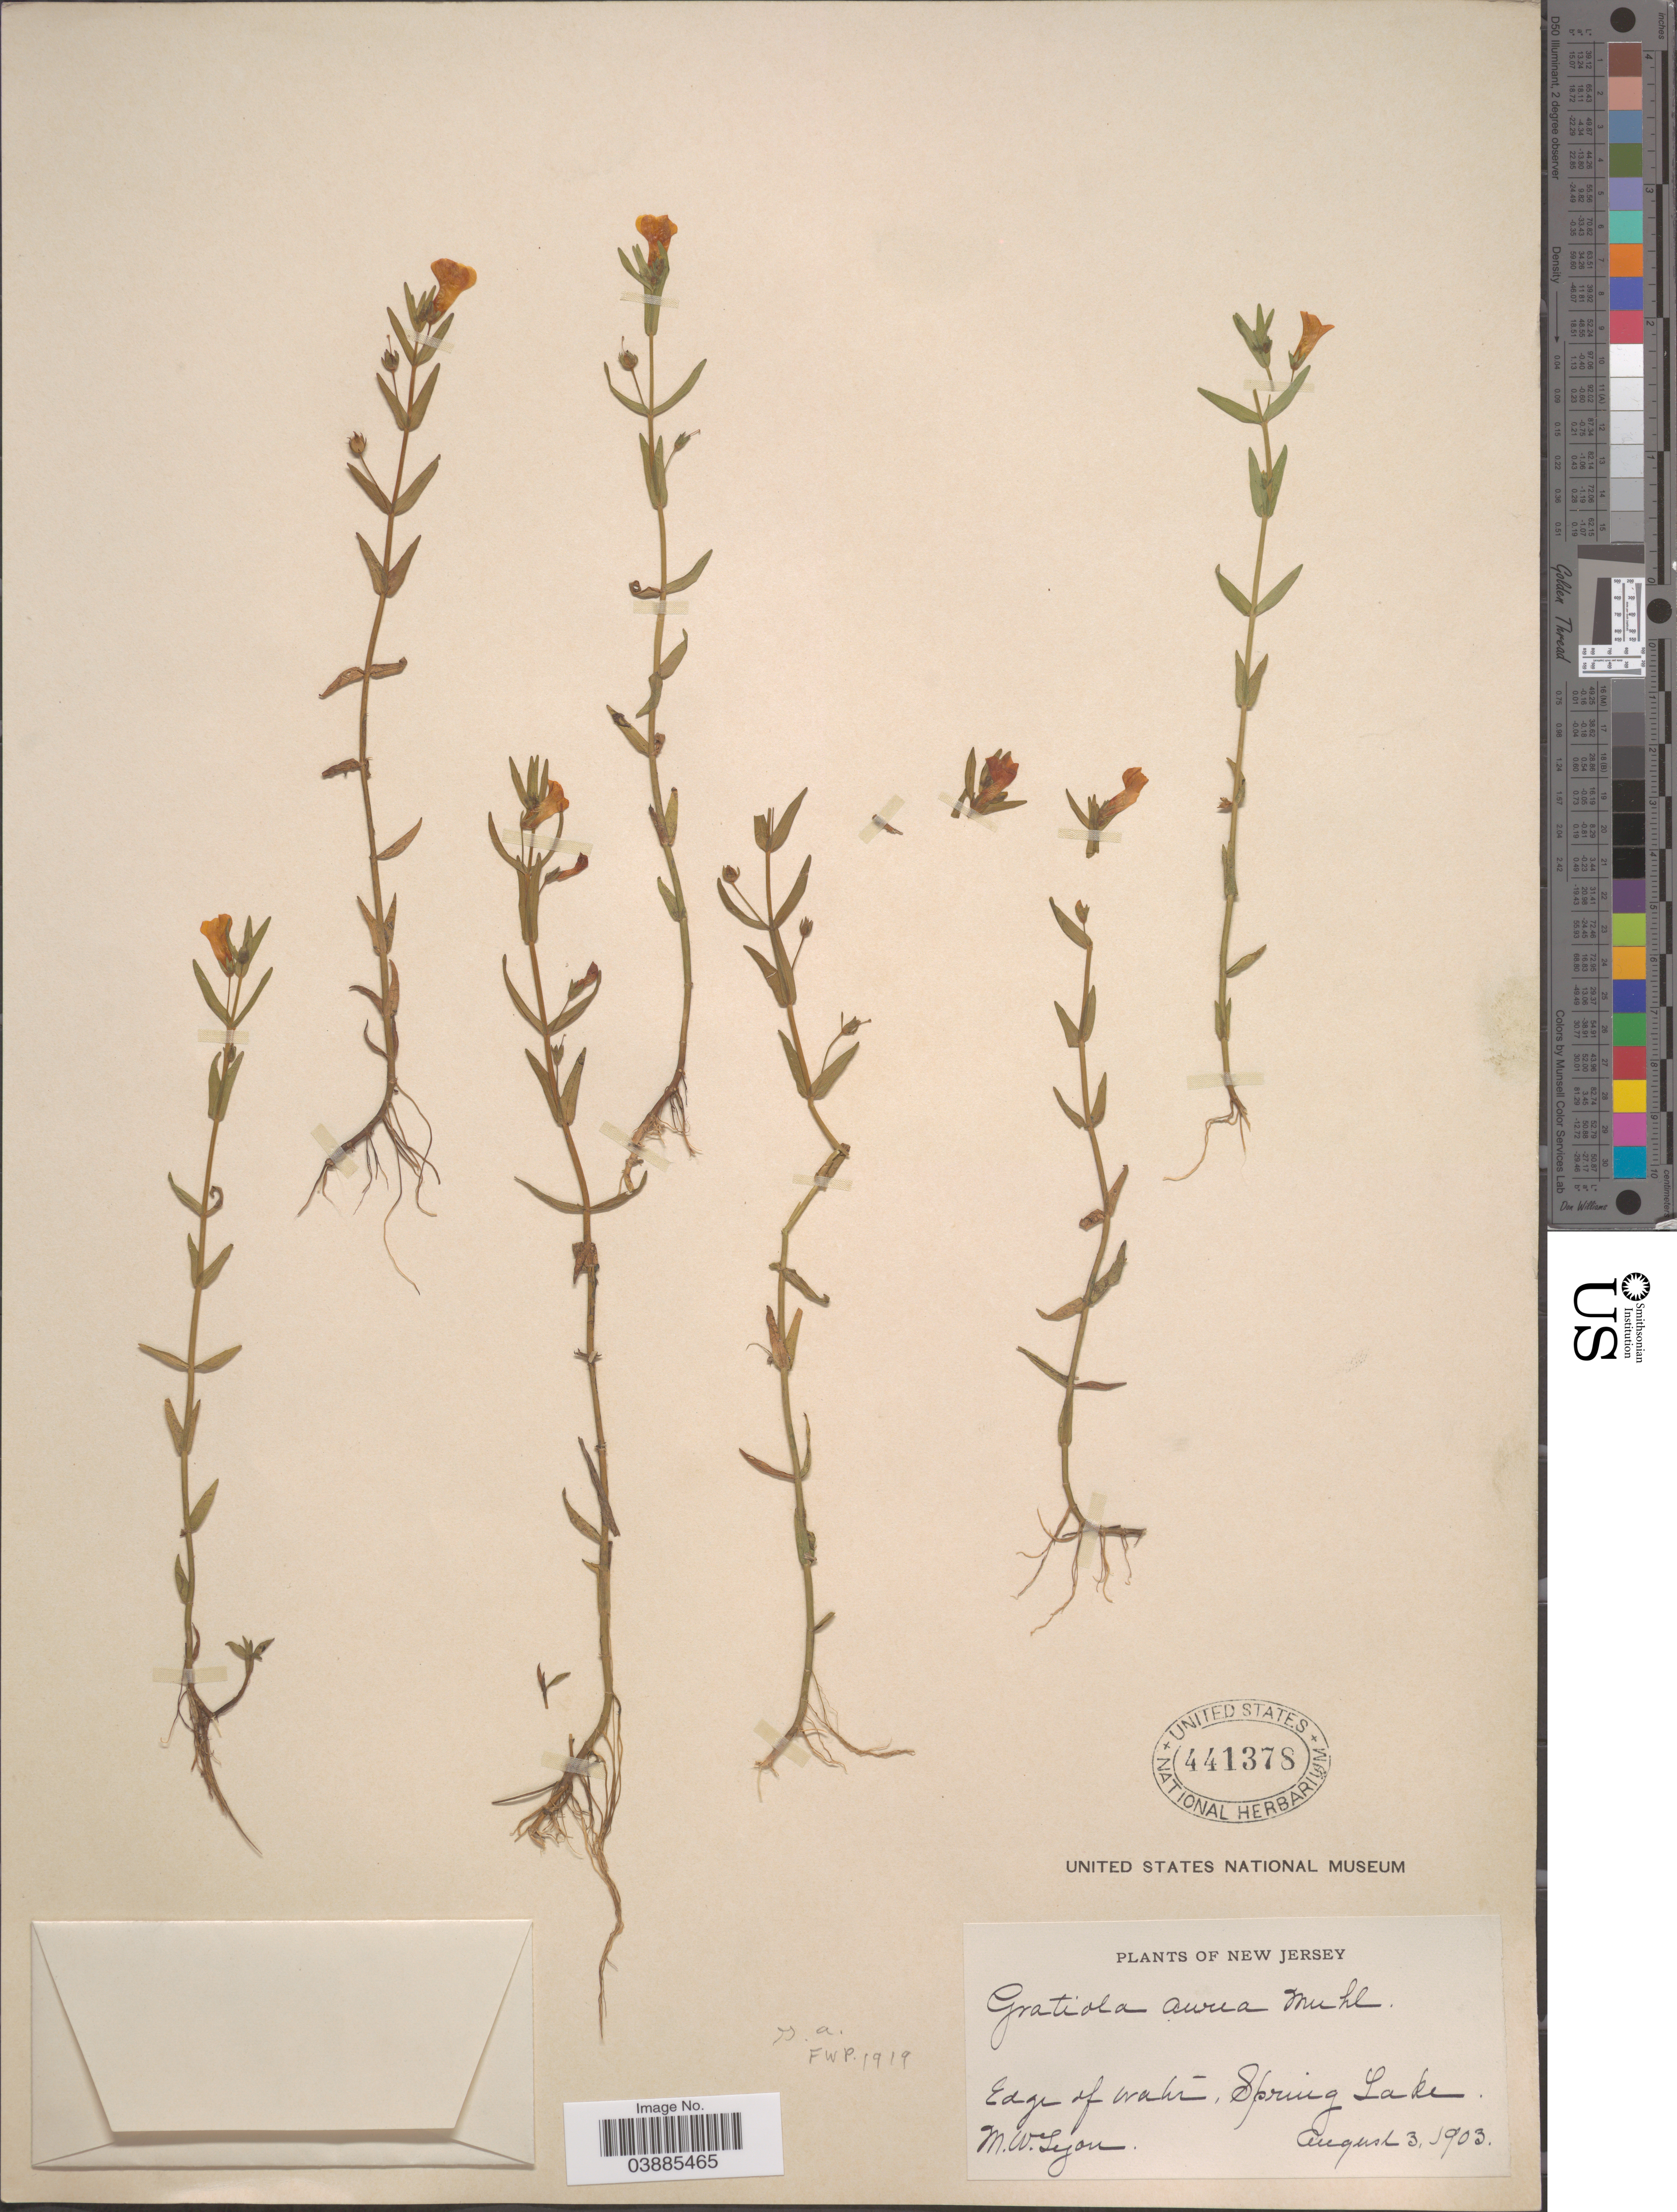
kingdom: Plantae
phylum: Tracheophyta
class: Magnoliopsida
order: Lamiales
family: Plantaginaceae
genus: Gratiola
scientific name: Gratiola aurea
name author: Pursh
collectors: M. W. Lyon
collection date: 1903-08-03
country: United States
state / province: New Jersey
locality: Edge of water, Spring Lake.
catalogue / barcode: US 441378